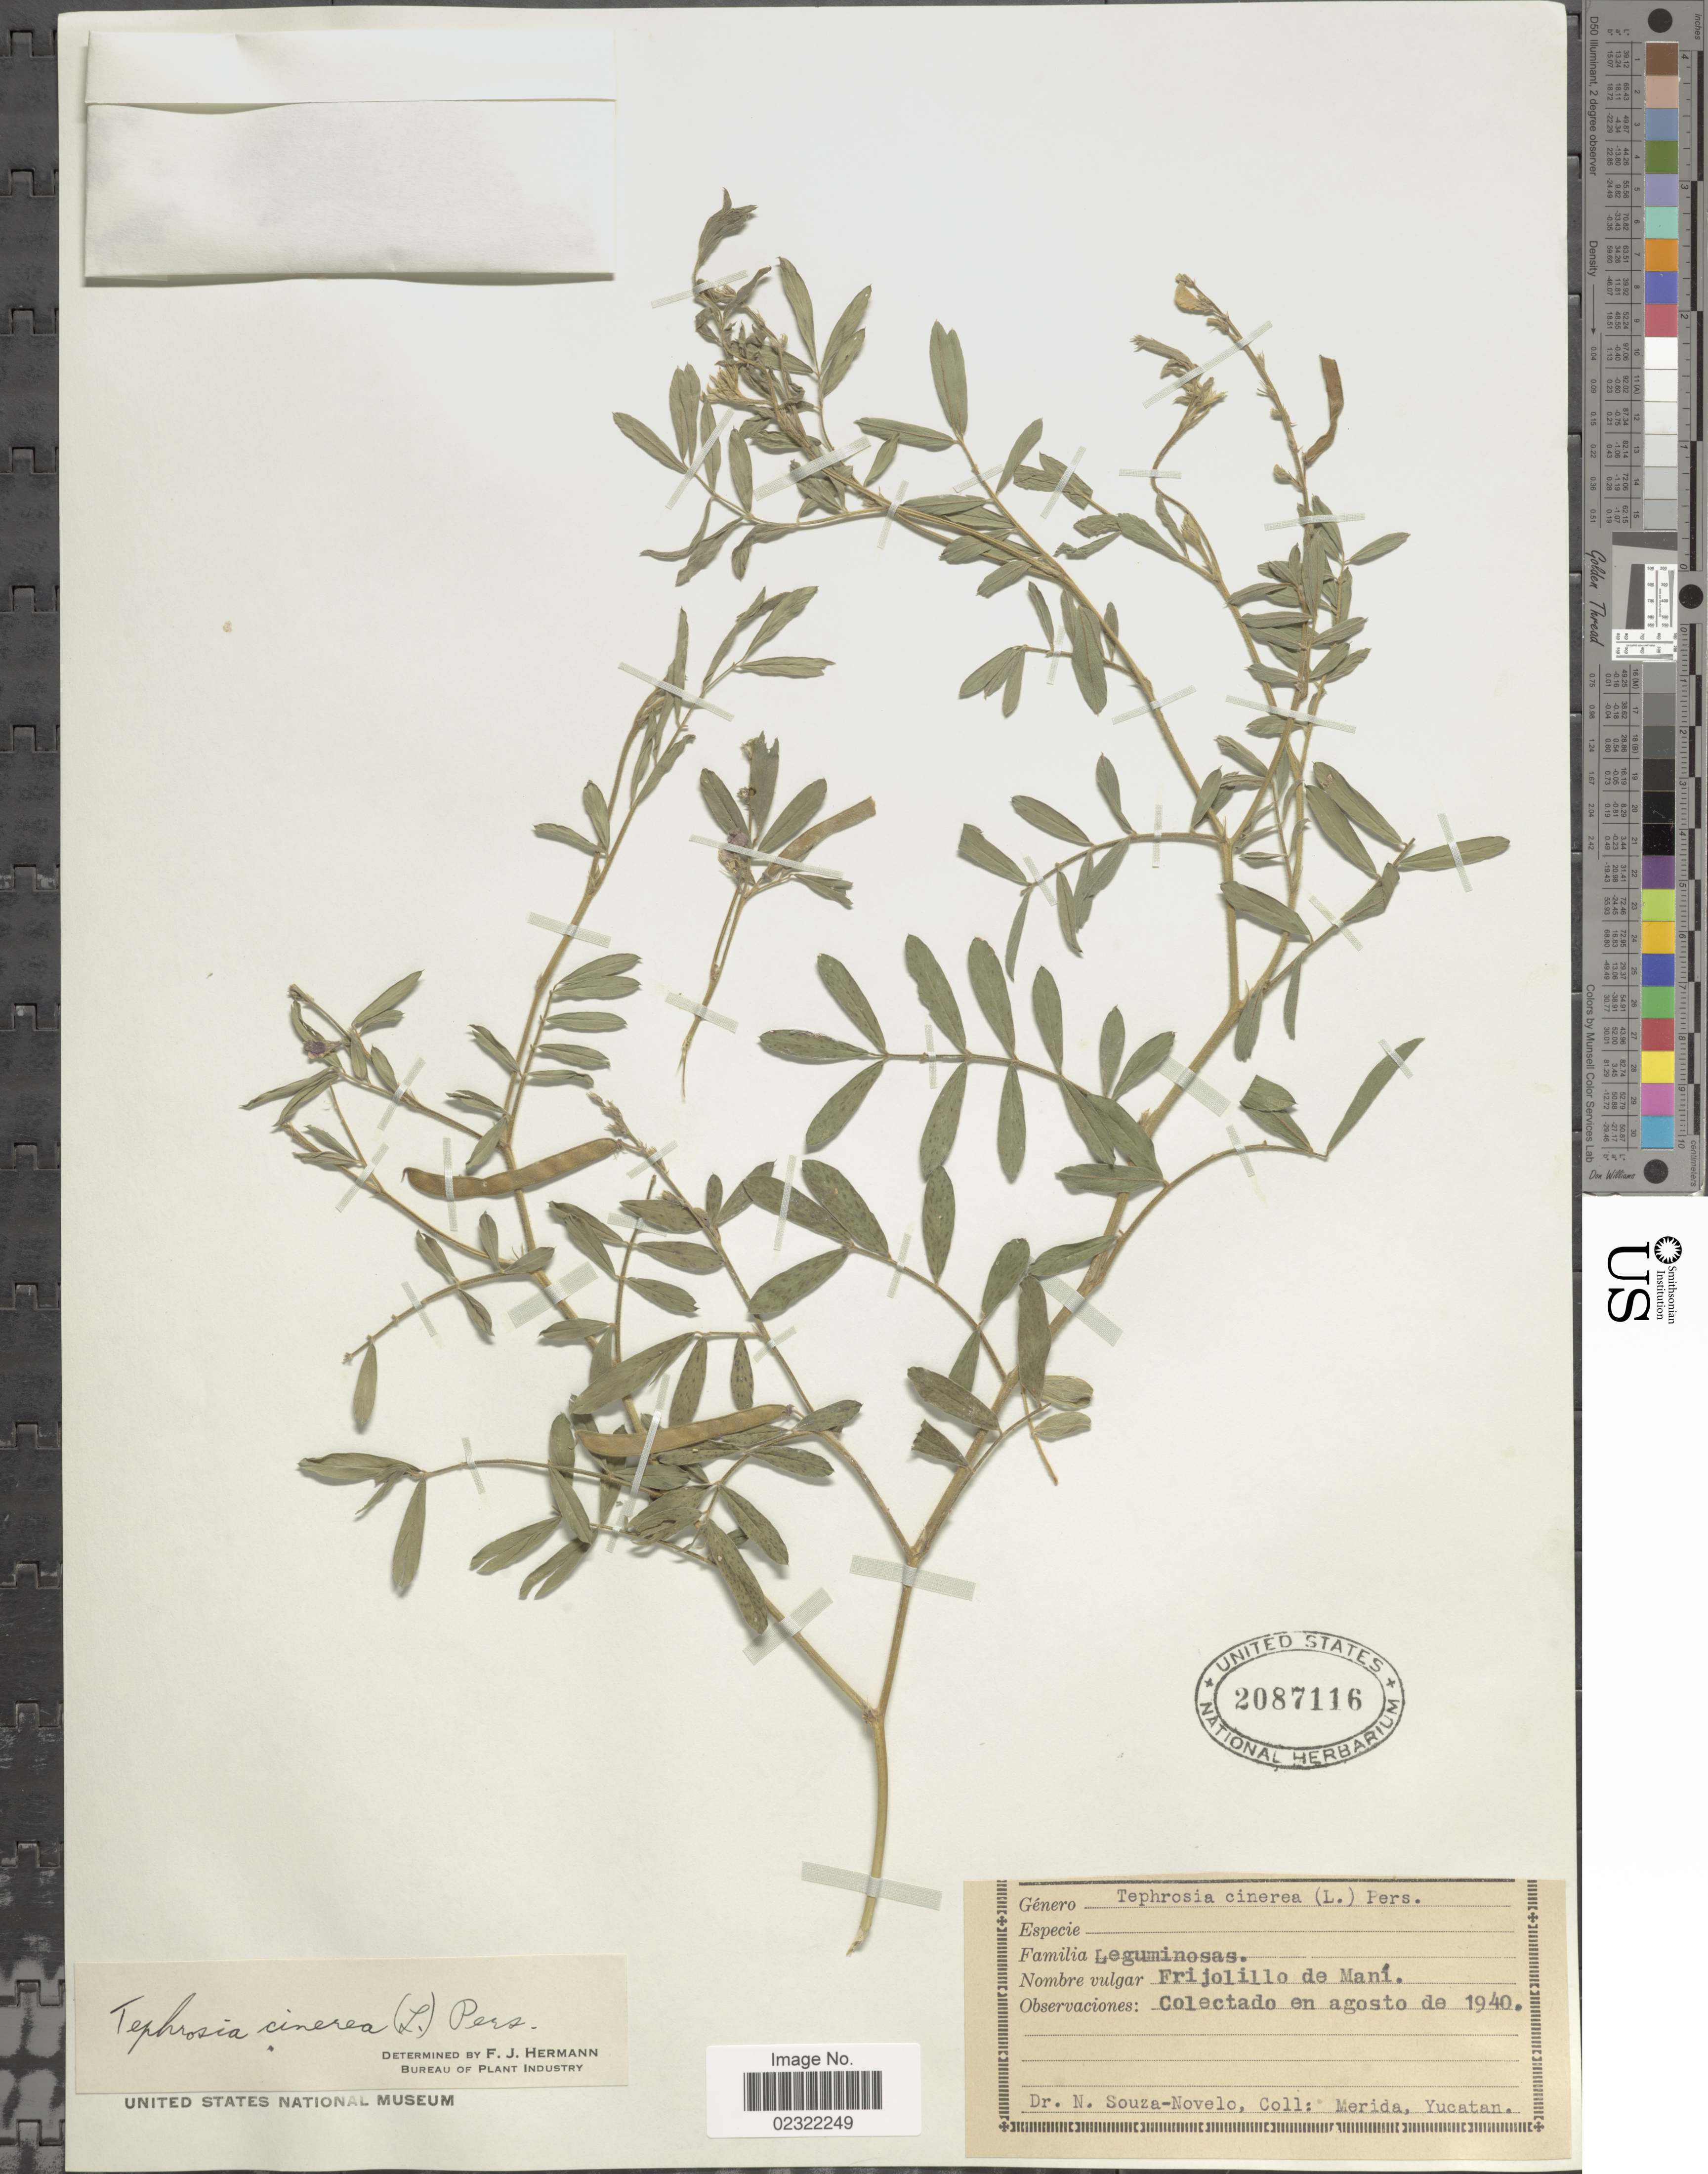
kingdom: Plantae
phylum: Tracheophyta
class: Magnoliopsida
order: Fabales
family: Fabaceae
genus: Tephrosia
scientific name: Tephrosia cinerea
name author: (L.) Pers.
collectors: N. Souza Novelo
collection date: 1940-08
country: Mexico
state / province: Yucatán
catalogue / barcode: US 2087116